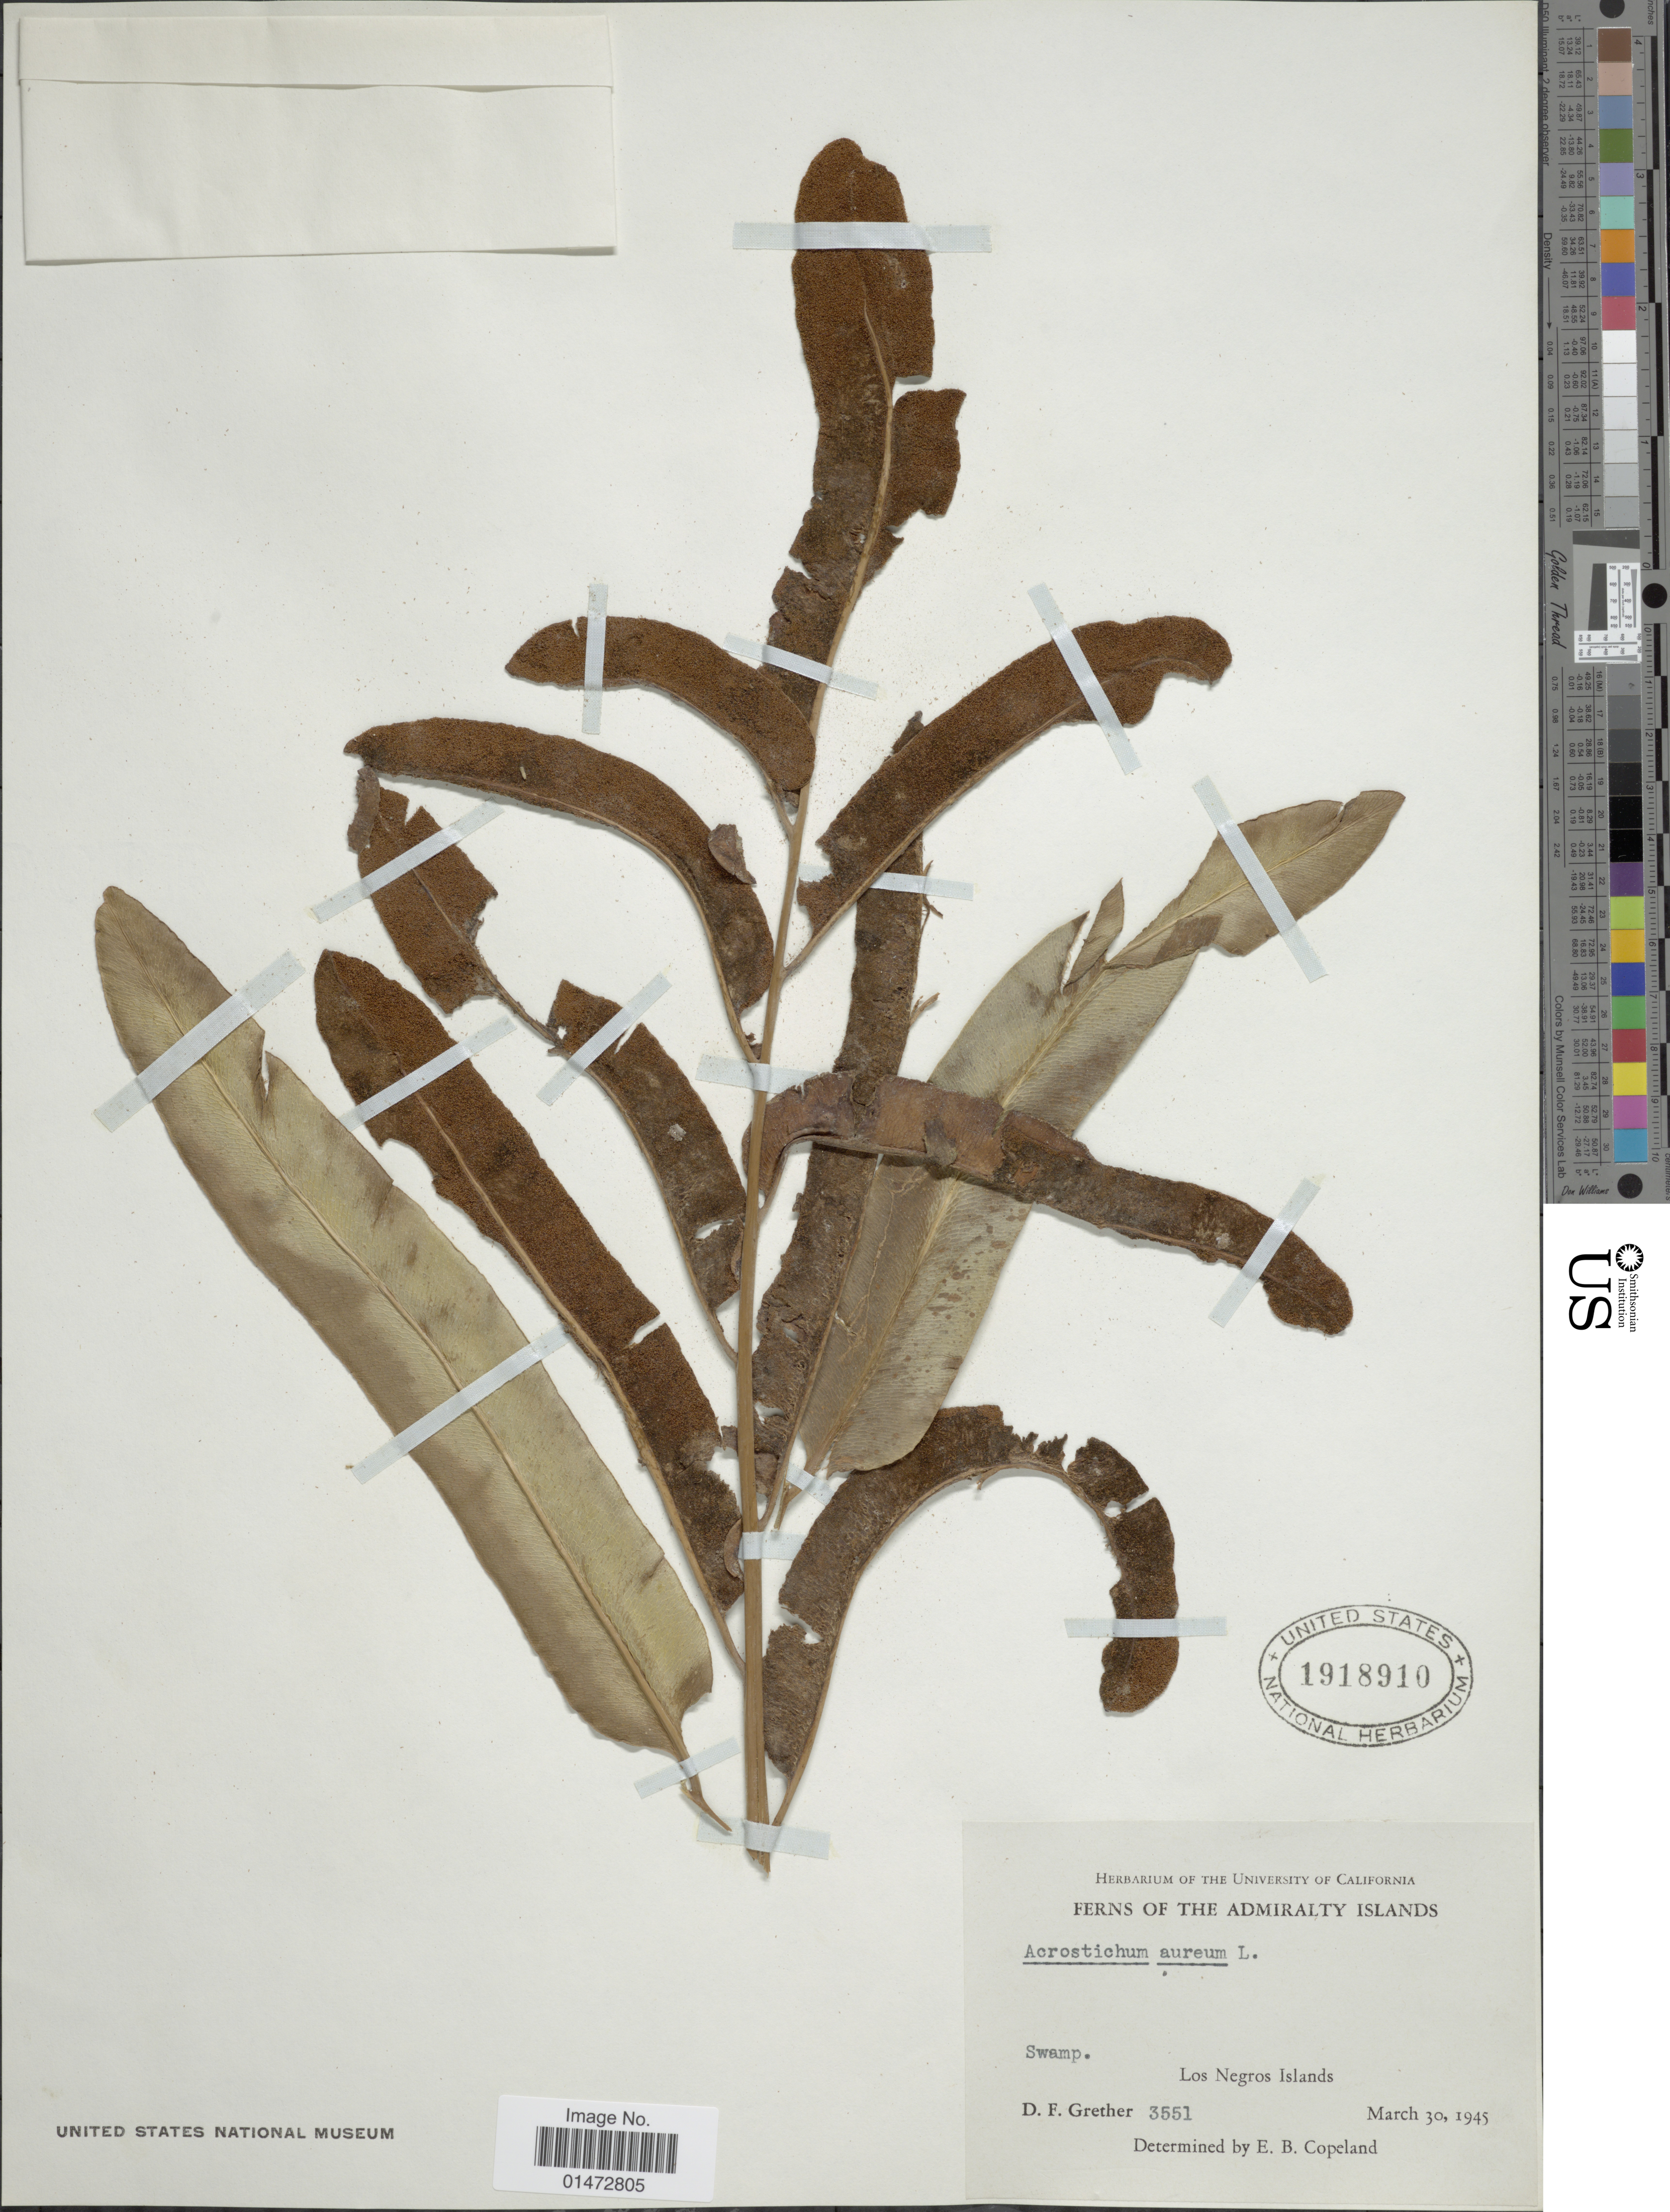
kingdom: Plantae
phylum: Tracheophyta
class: Polypodiopsida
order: Polypodiales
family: Pteridaceae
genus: Acrostichum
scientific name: Acrostichum aureum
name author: L.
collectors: D. F. Grether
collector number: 3551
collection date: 1945-03-30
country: Papua New Guinea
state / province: Manus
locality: Ferns of the Admiralty Islands. Los Negros Islands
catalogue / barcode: US 1918910